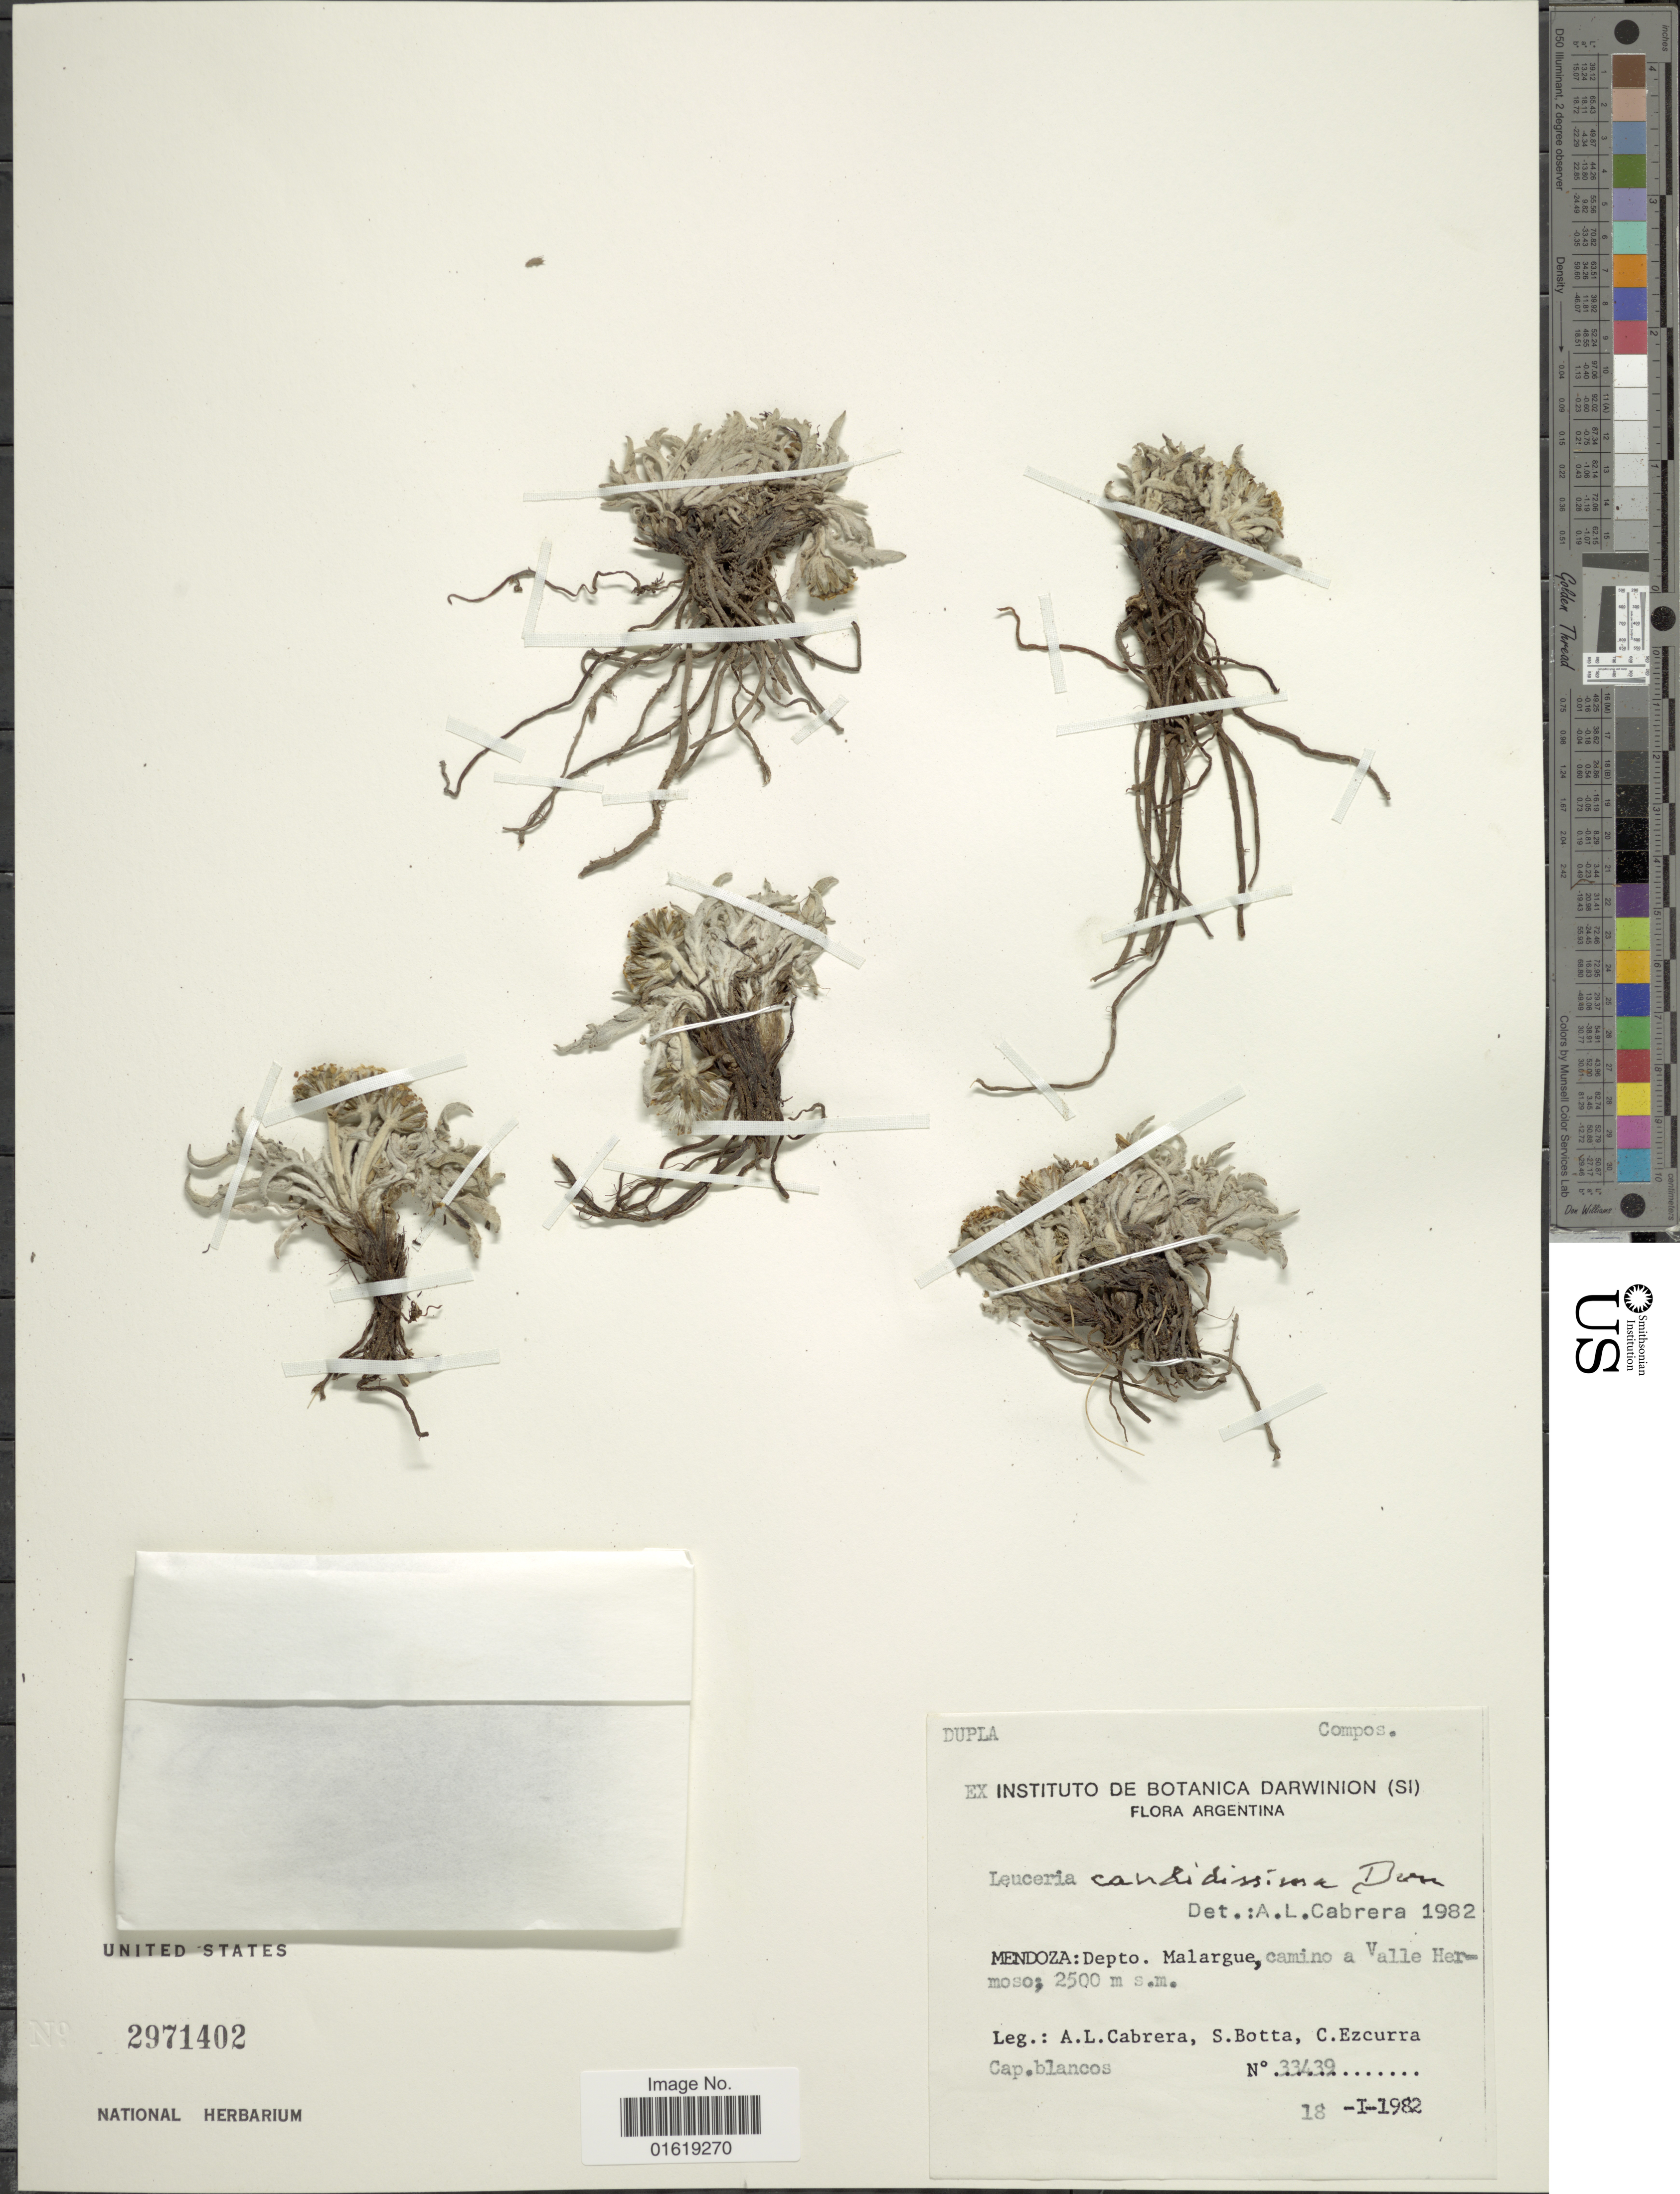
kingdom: Plantae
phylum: Tracheophyta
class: Magnoliopsida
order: Asterales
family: Asteraceae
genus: Leucheria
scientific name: Leucheria candidissima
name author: Gillies & D. Don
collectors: A. L. Cabrera, S. Botta & C. Ezcurra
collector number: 33439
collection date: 1982-01-18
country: Argentina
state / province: Mendoza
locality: Mendoza: Depto. Malargue, camino a Valle Hermoso.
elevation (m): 2500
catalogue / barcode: US 2971402